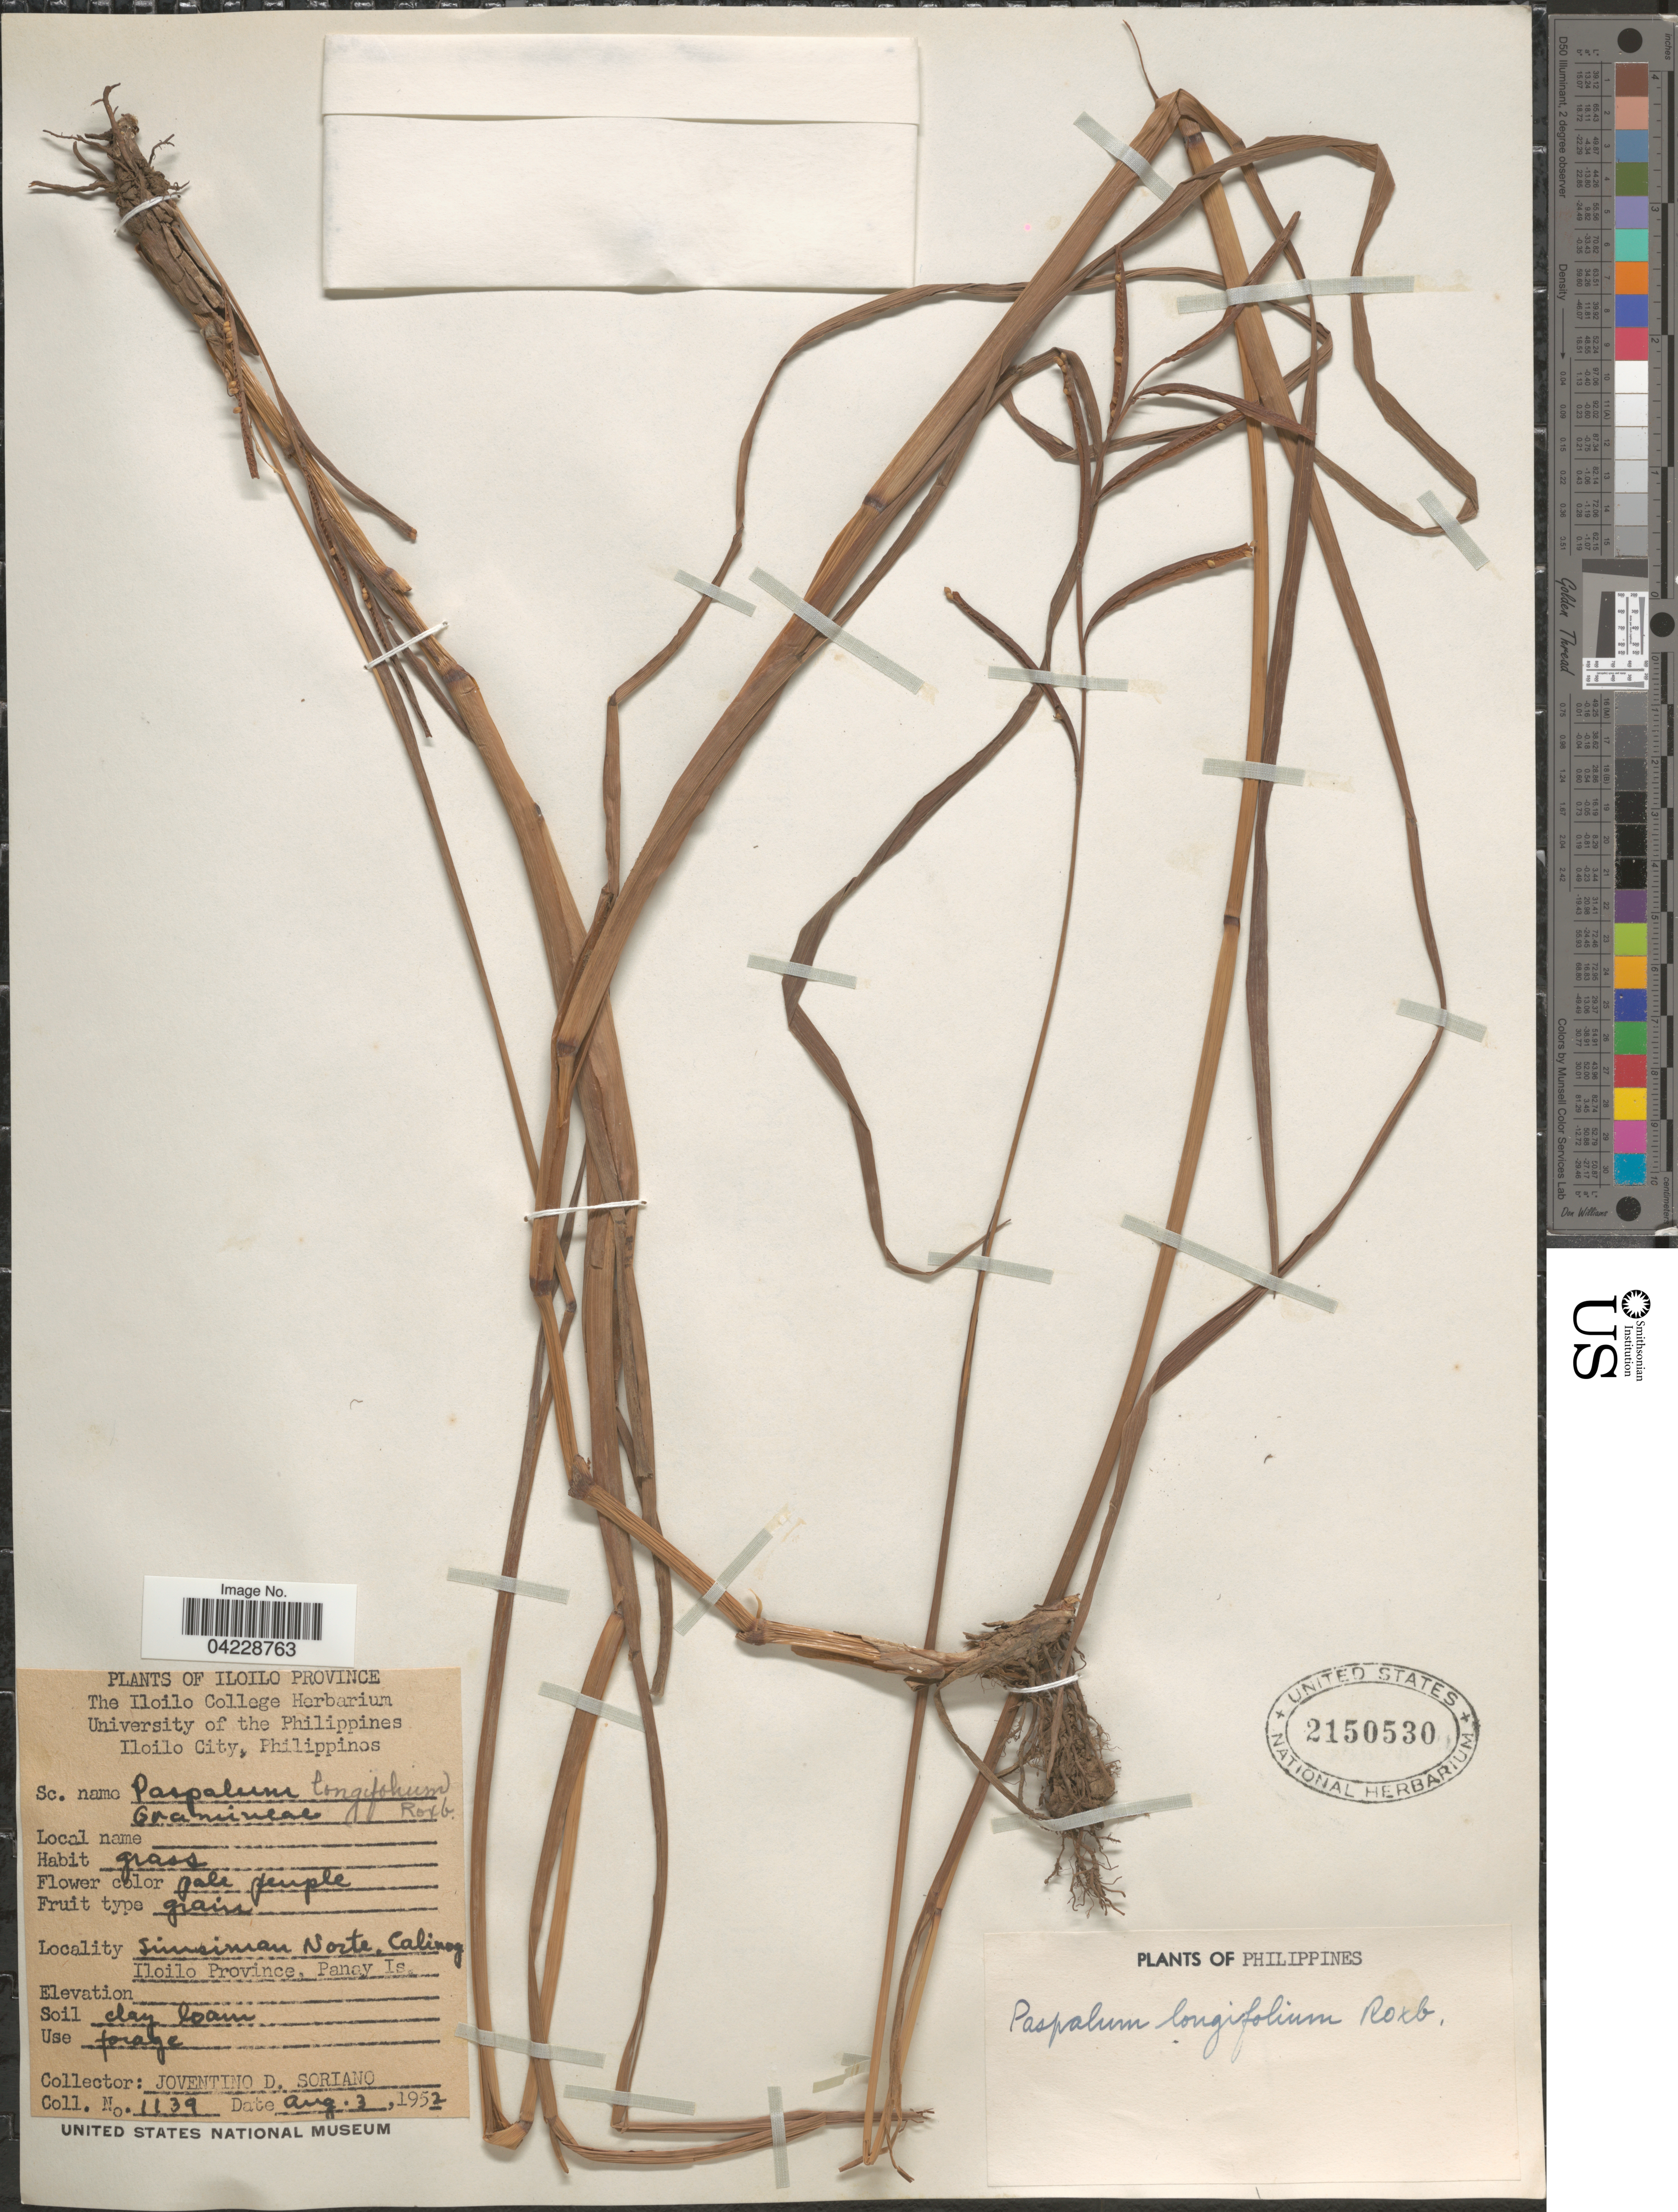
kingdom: Plantae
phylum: Tracheophyta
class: Liliopsida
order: Poales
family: Poaceae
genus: Paspalum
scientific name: Paspalum longifolium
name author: Roxb.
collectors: J. Soriano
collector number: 1139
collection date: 1952-08-03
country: Philippines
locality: Iloilo Province. Simsiman Norte, Calimog Iloilo Province, Panay Is.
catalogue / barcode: US 2150530